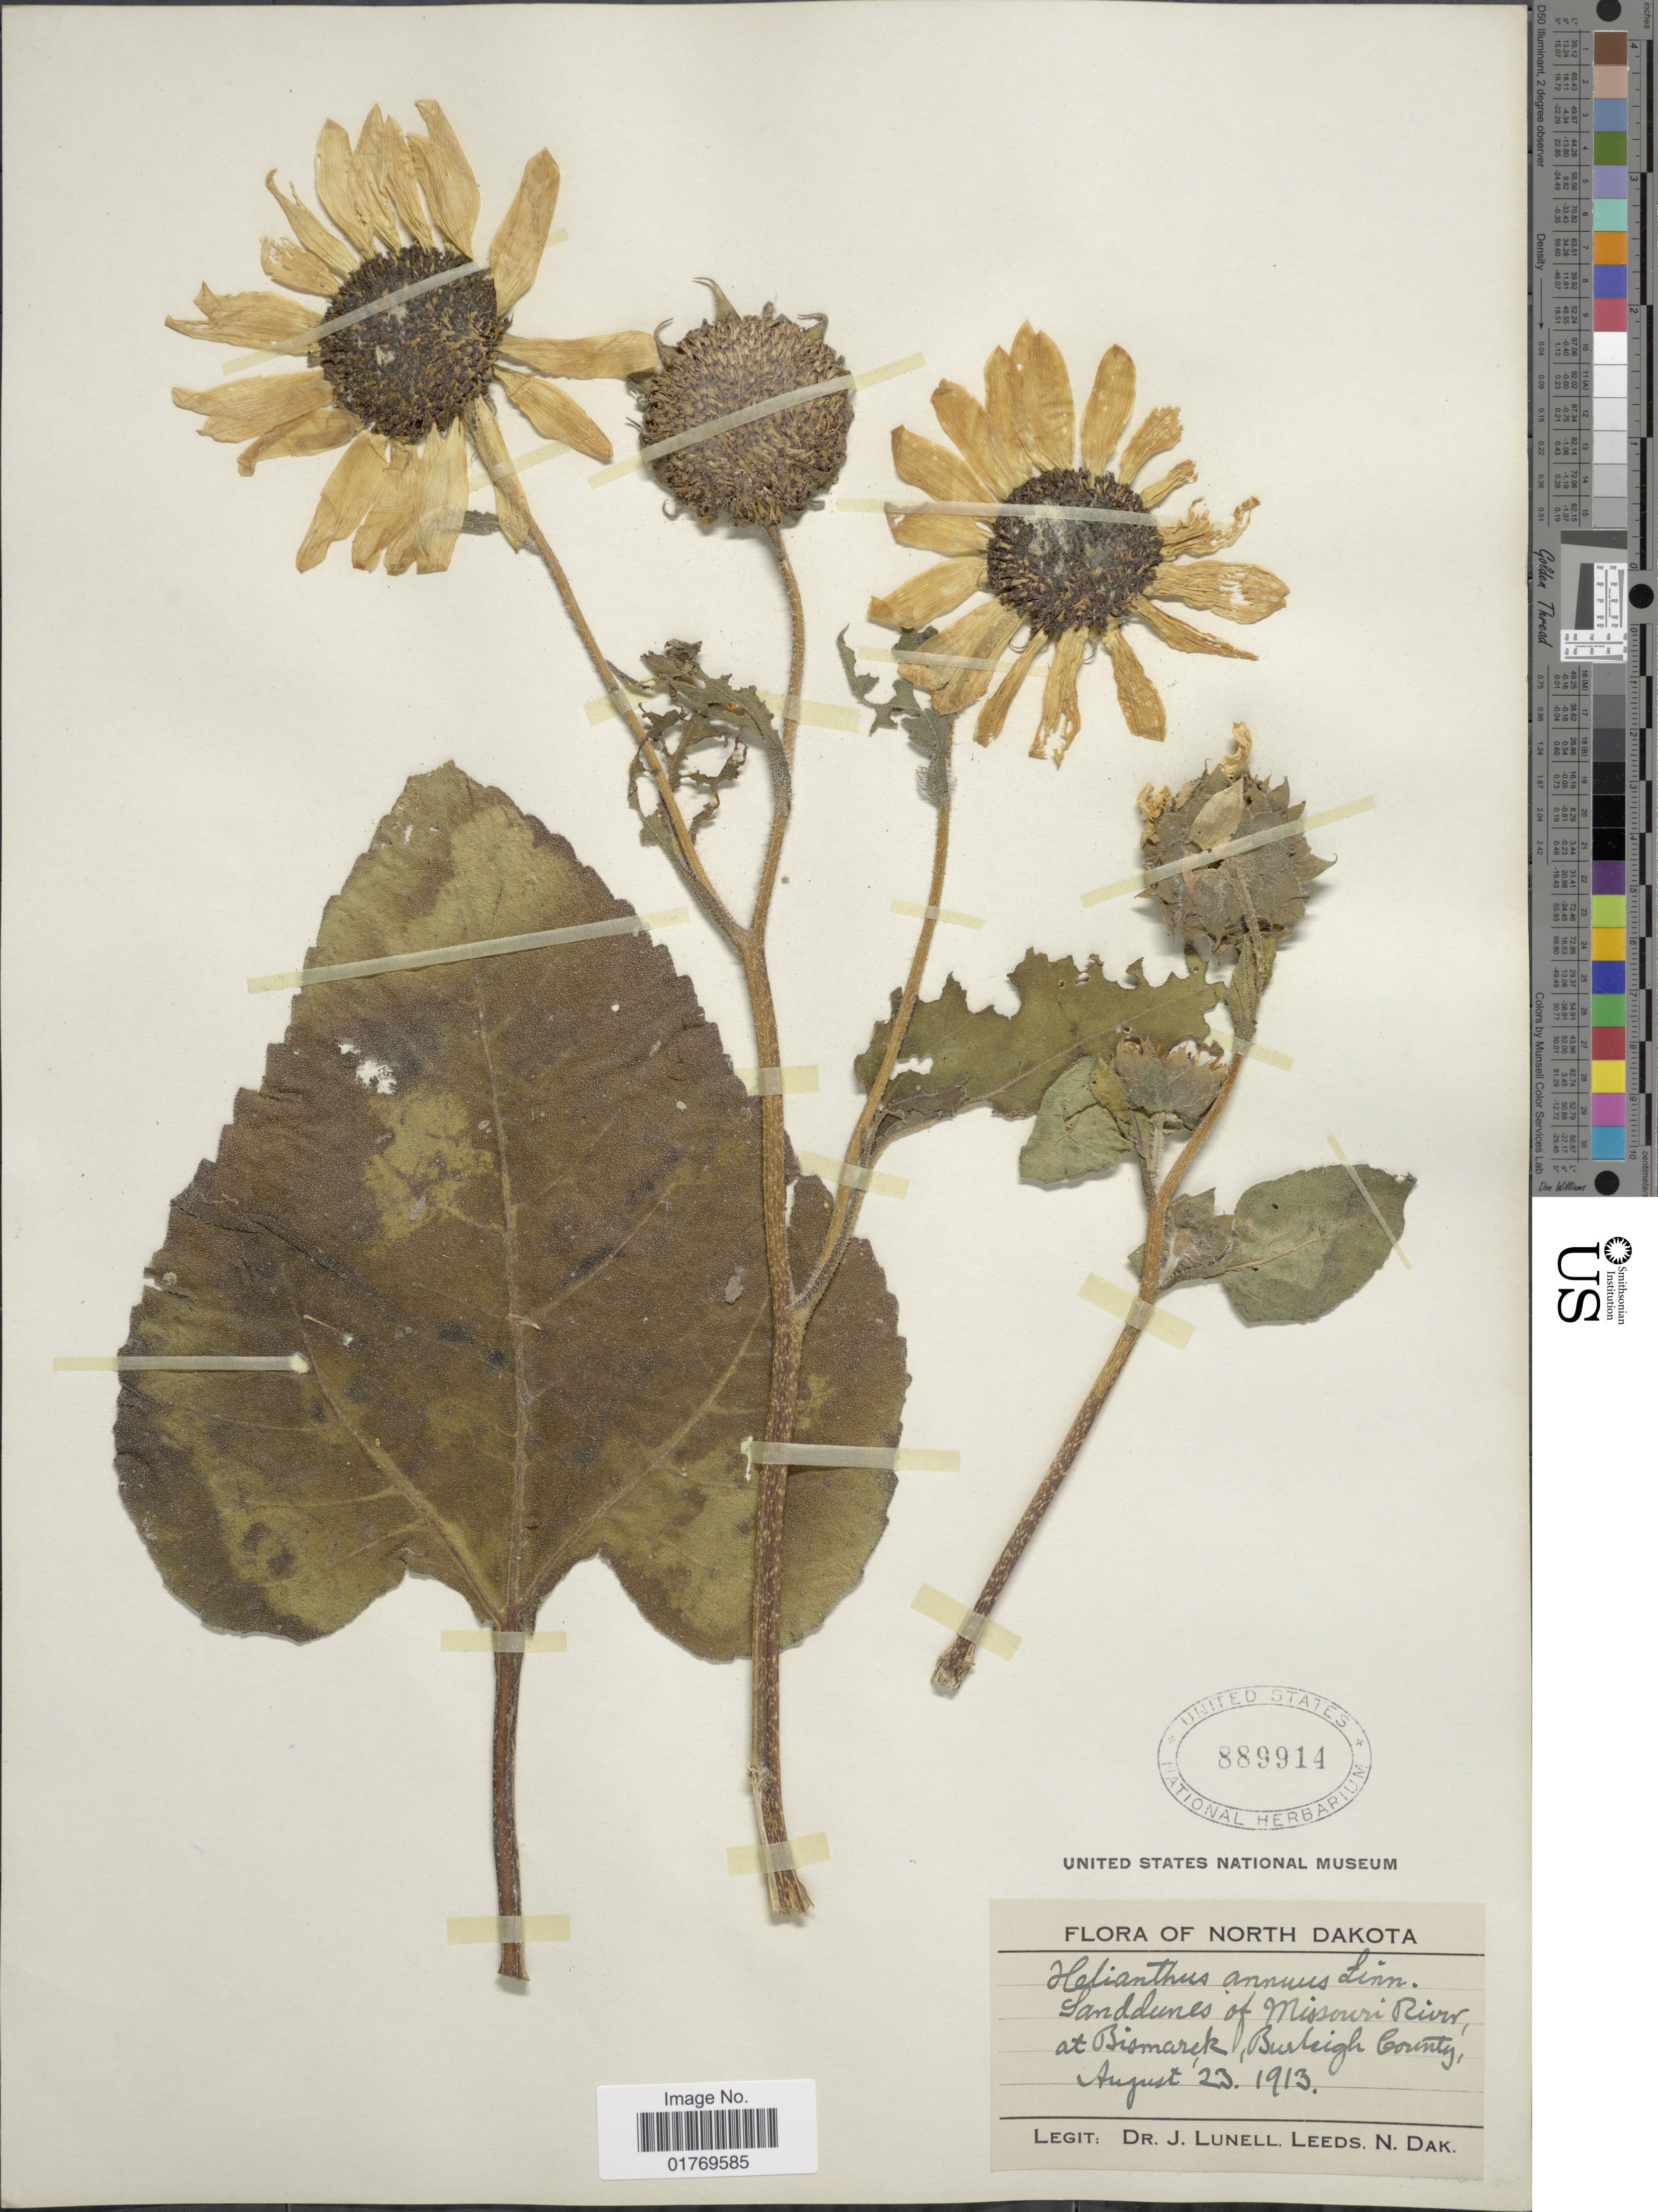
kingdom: Plantae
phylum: Tracheophyta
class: Magnoliopsida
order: Asterales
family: Asteraceae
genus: Helianthus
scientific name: Helianthus annuus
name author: L.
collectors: J. Lunell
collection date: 1913-08-23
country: United States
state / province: North Dakota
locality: Sanddunes odf Missouri River, at Bismarck, Burleigh County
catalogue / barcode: US 889914